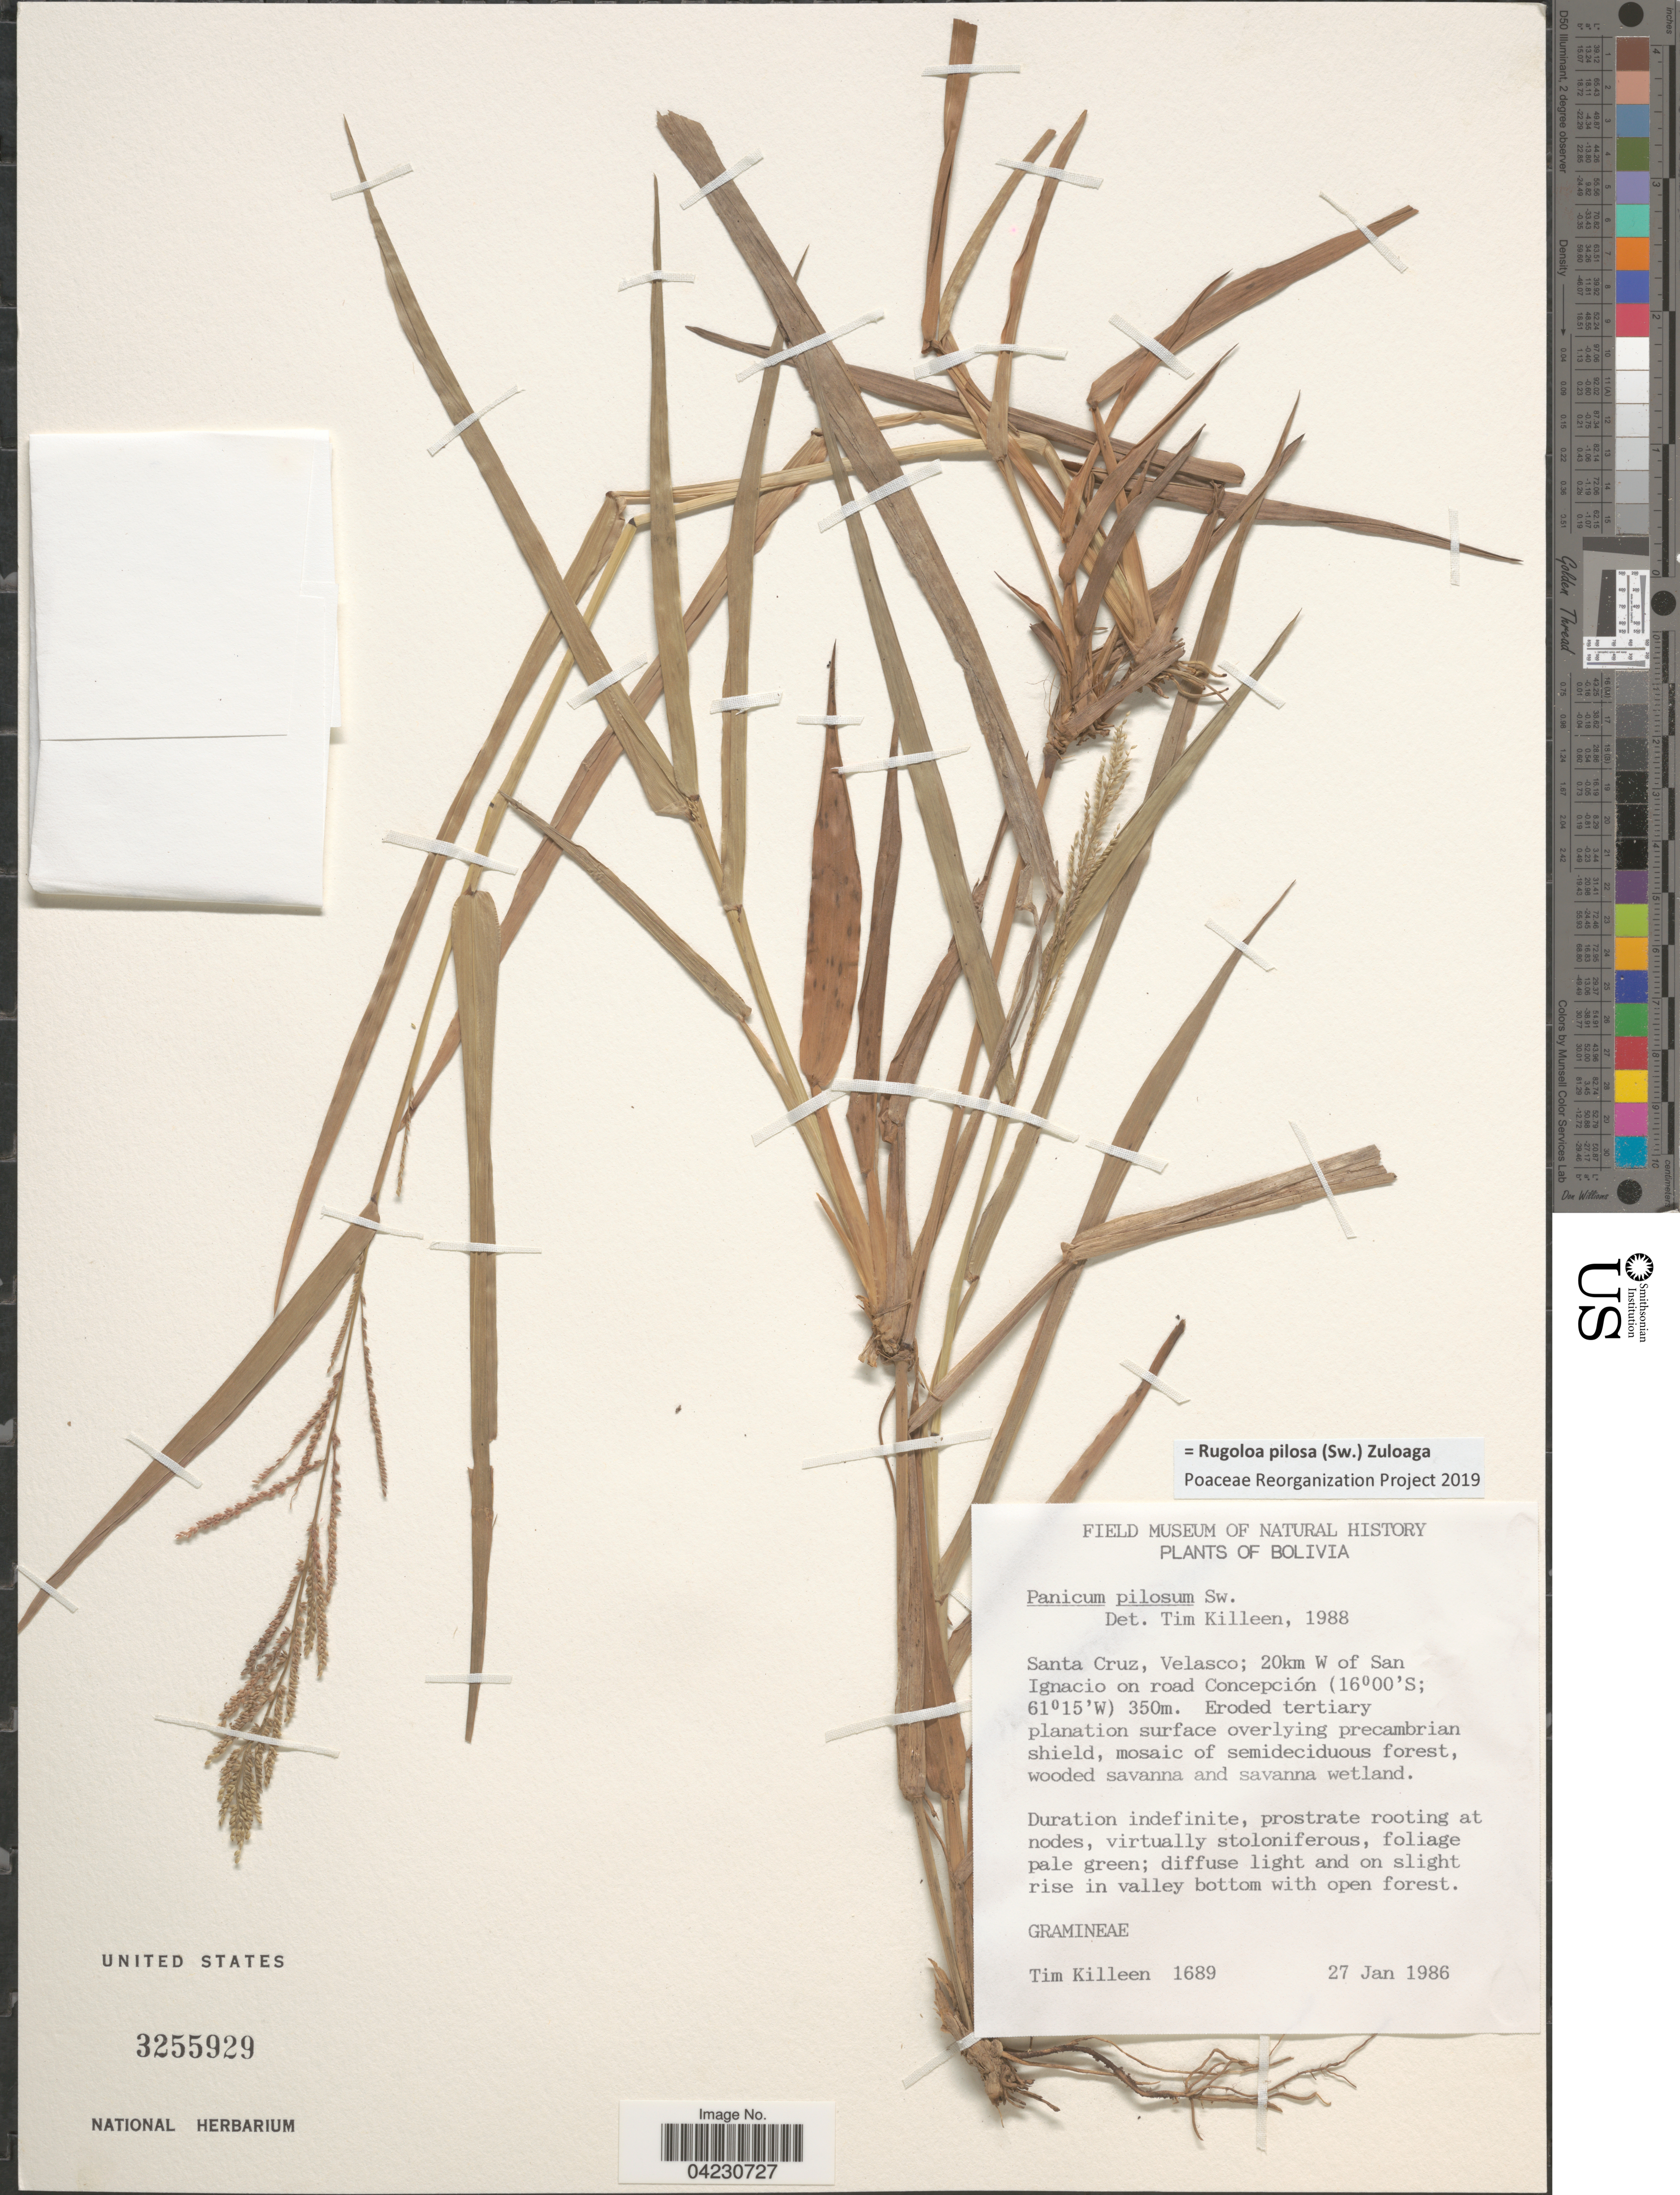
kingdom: Plantae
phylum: Tracheophyta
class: Liliopsida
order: Poales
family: Poaceae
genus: Rugoloa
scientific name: Rugoloa pilosa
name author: (Sw.) Zuloaga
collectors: T. J. Killeen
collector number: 1689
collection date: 1986-01-27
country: Bolivia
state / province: Santa Cruz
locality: Velasco; 20km W of San Ignacio on road Concepción.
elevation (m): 350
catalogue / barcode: US 3255929